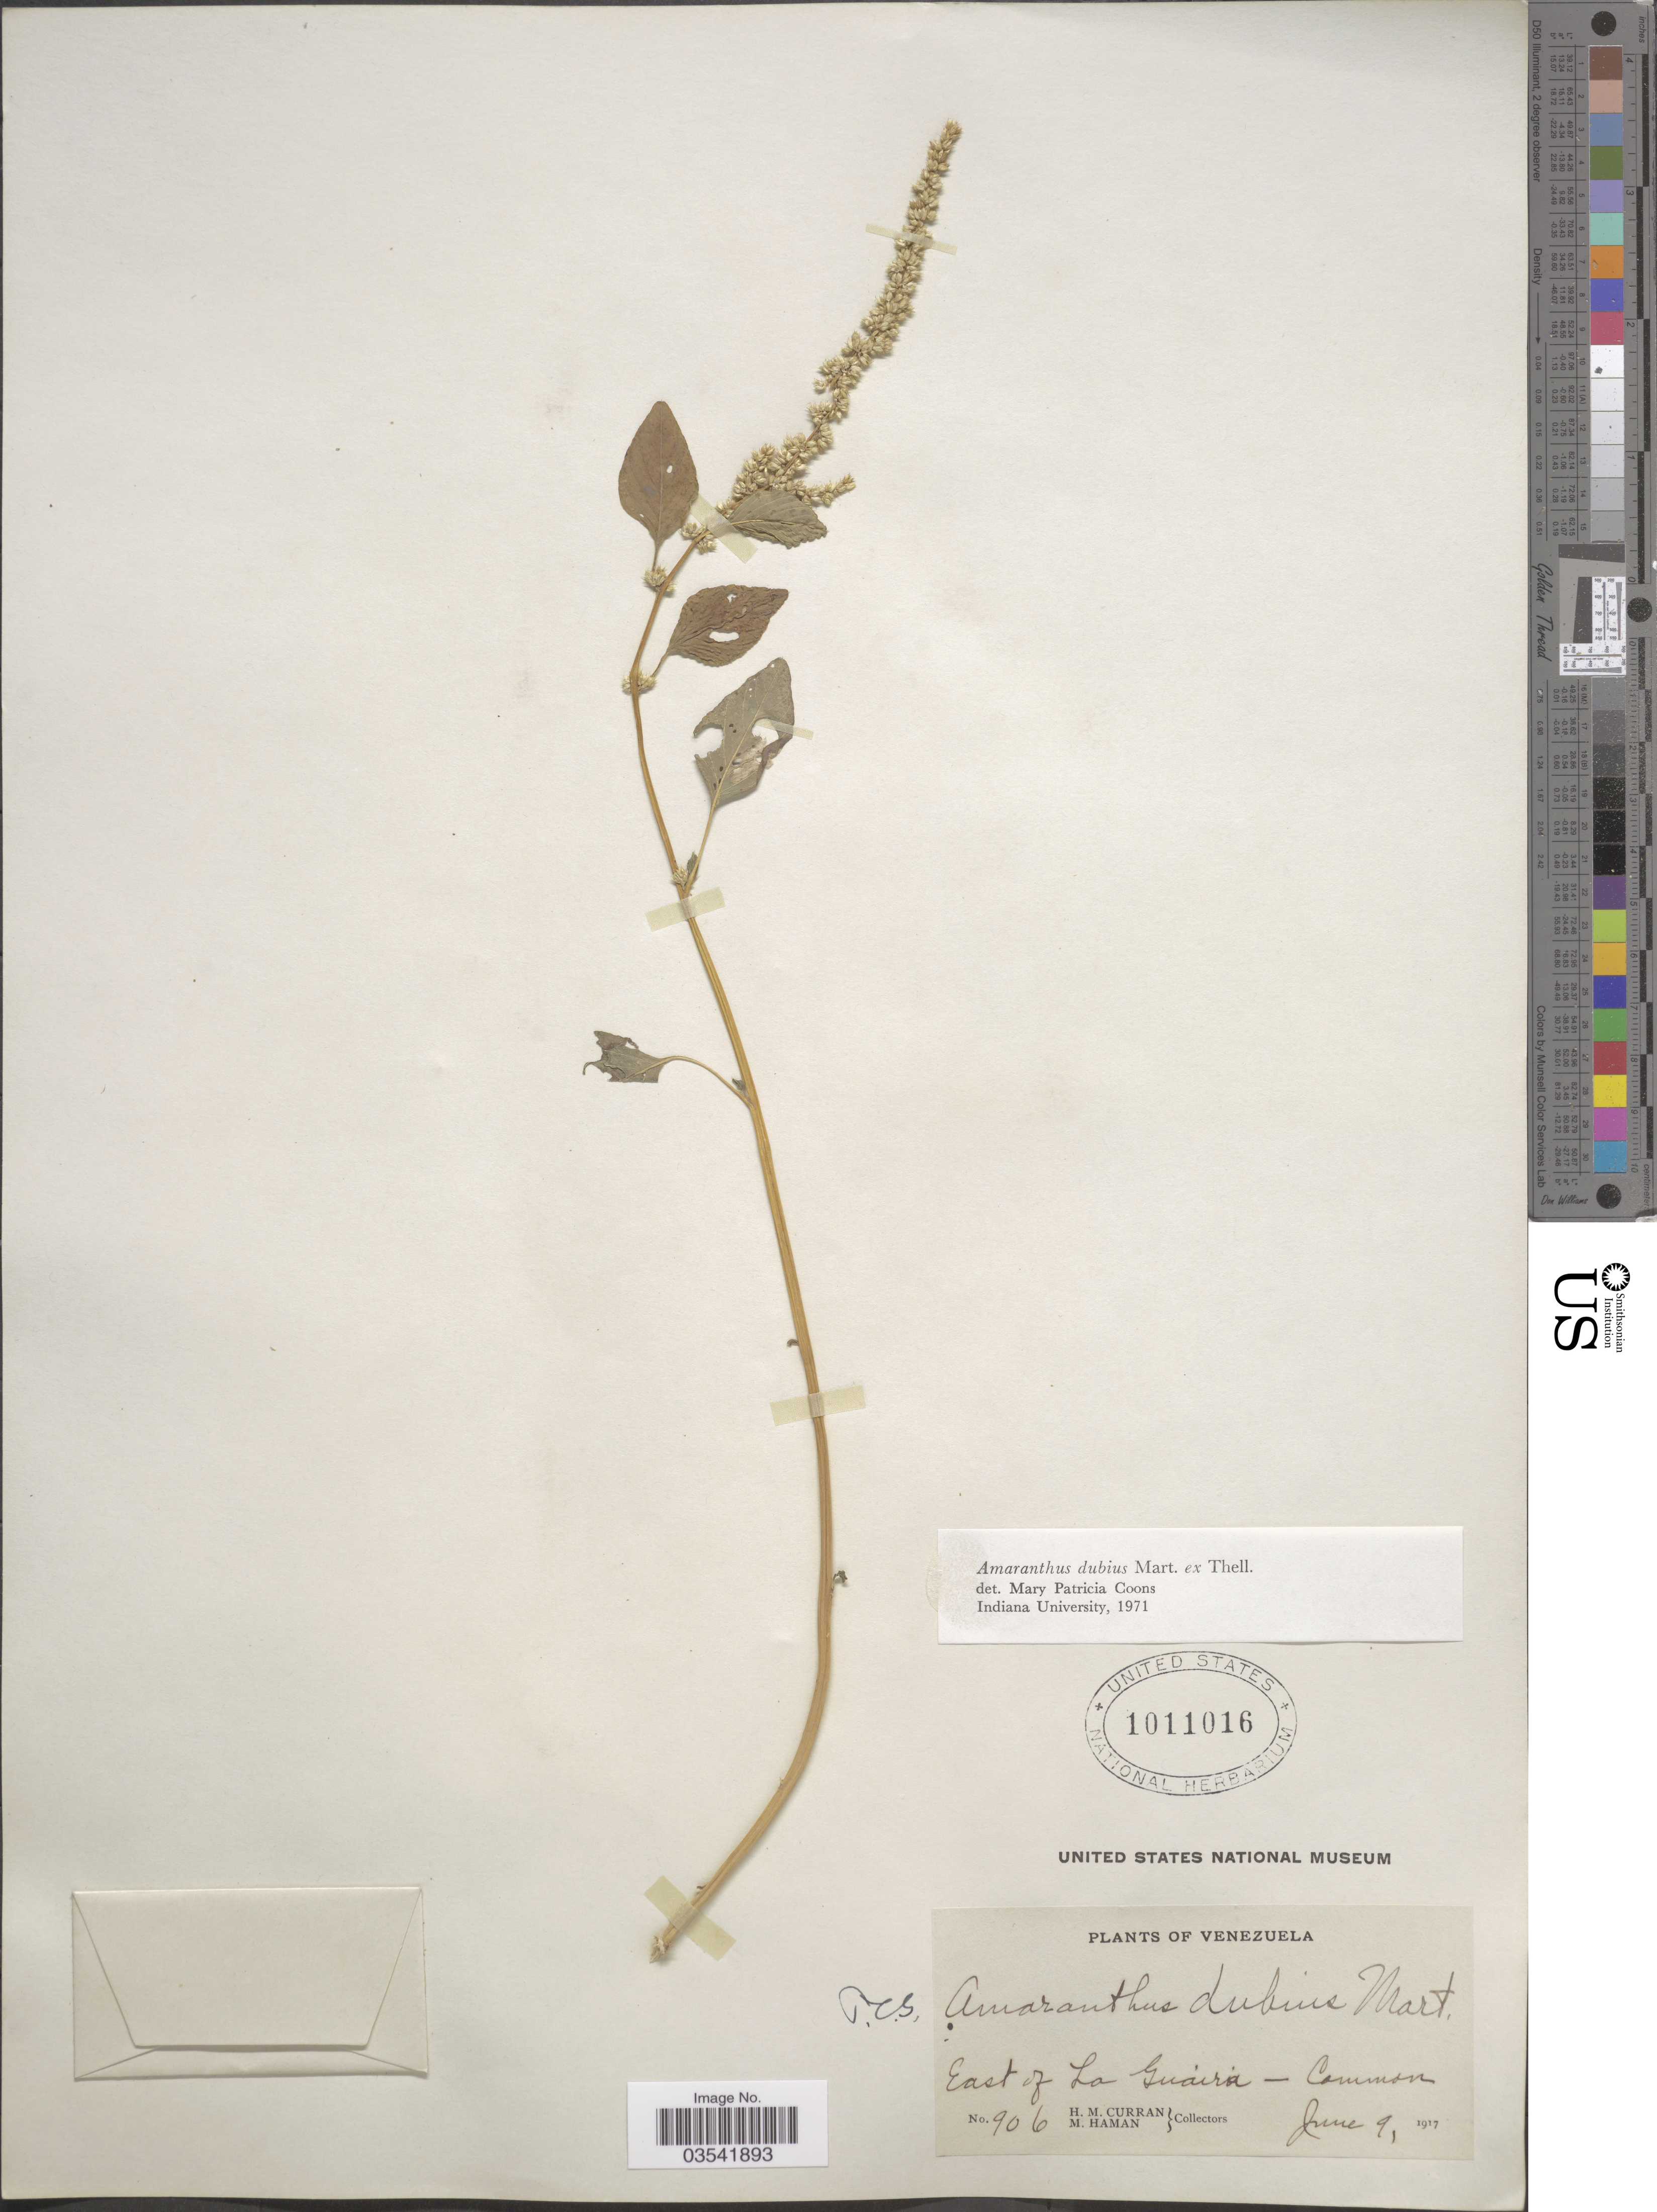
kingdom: Plantae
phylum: Tracheophyta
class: Magnoliopsida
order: Caryophyllales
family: Amaranthaceae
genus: Amaranthus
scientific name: Amaranthus dubius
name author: Mart. ex Thell.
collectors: H. M. Curran & M. Haman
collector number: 906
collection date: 1917-06-09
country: Venezuela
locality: East of La Guaira.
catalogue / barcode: US 1011016